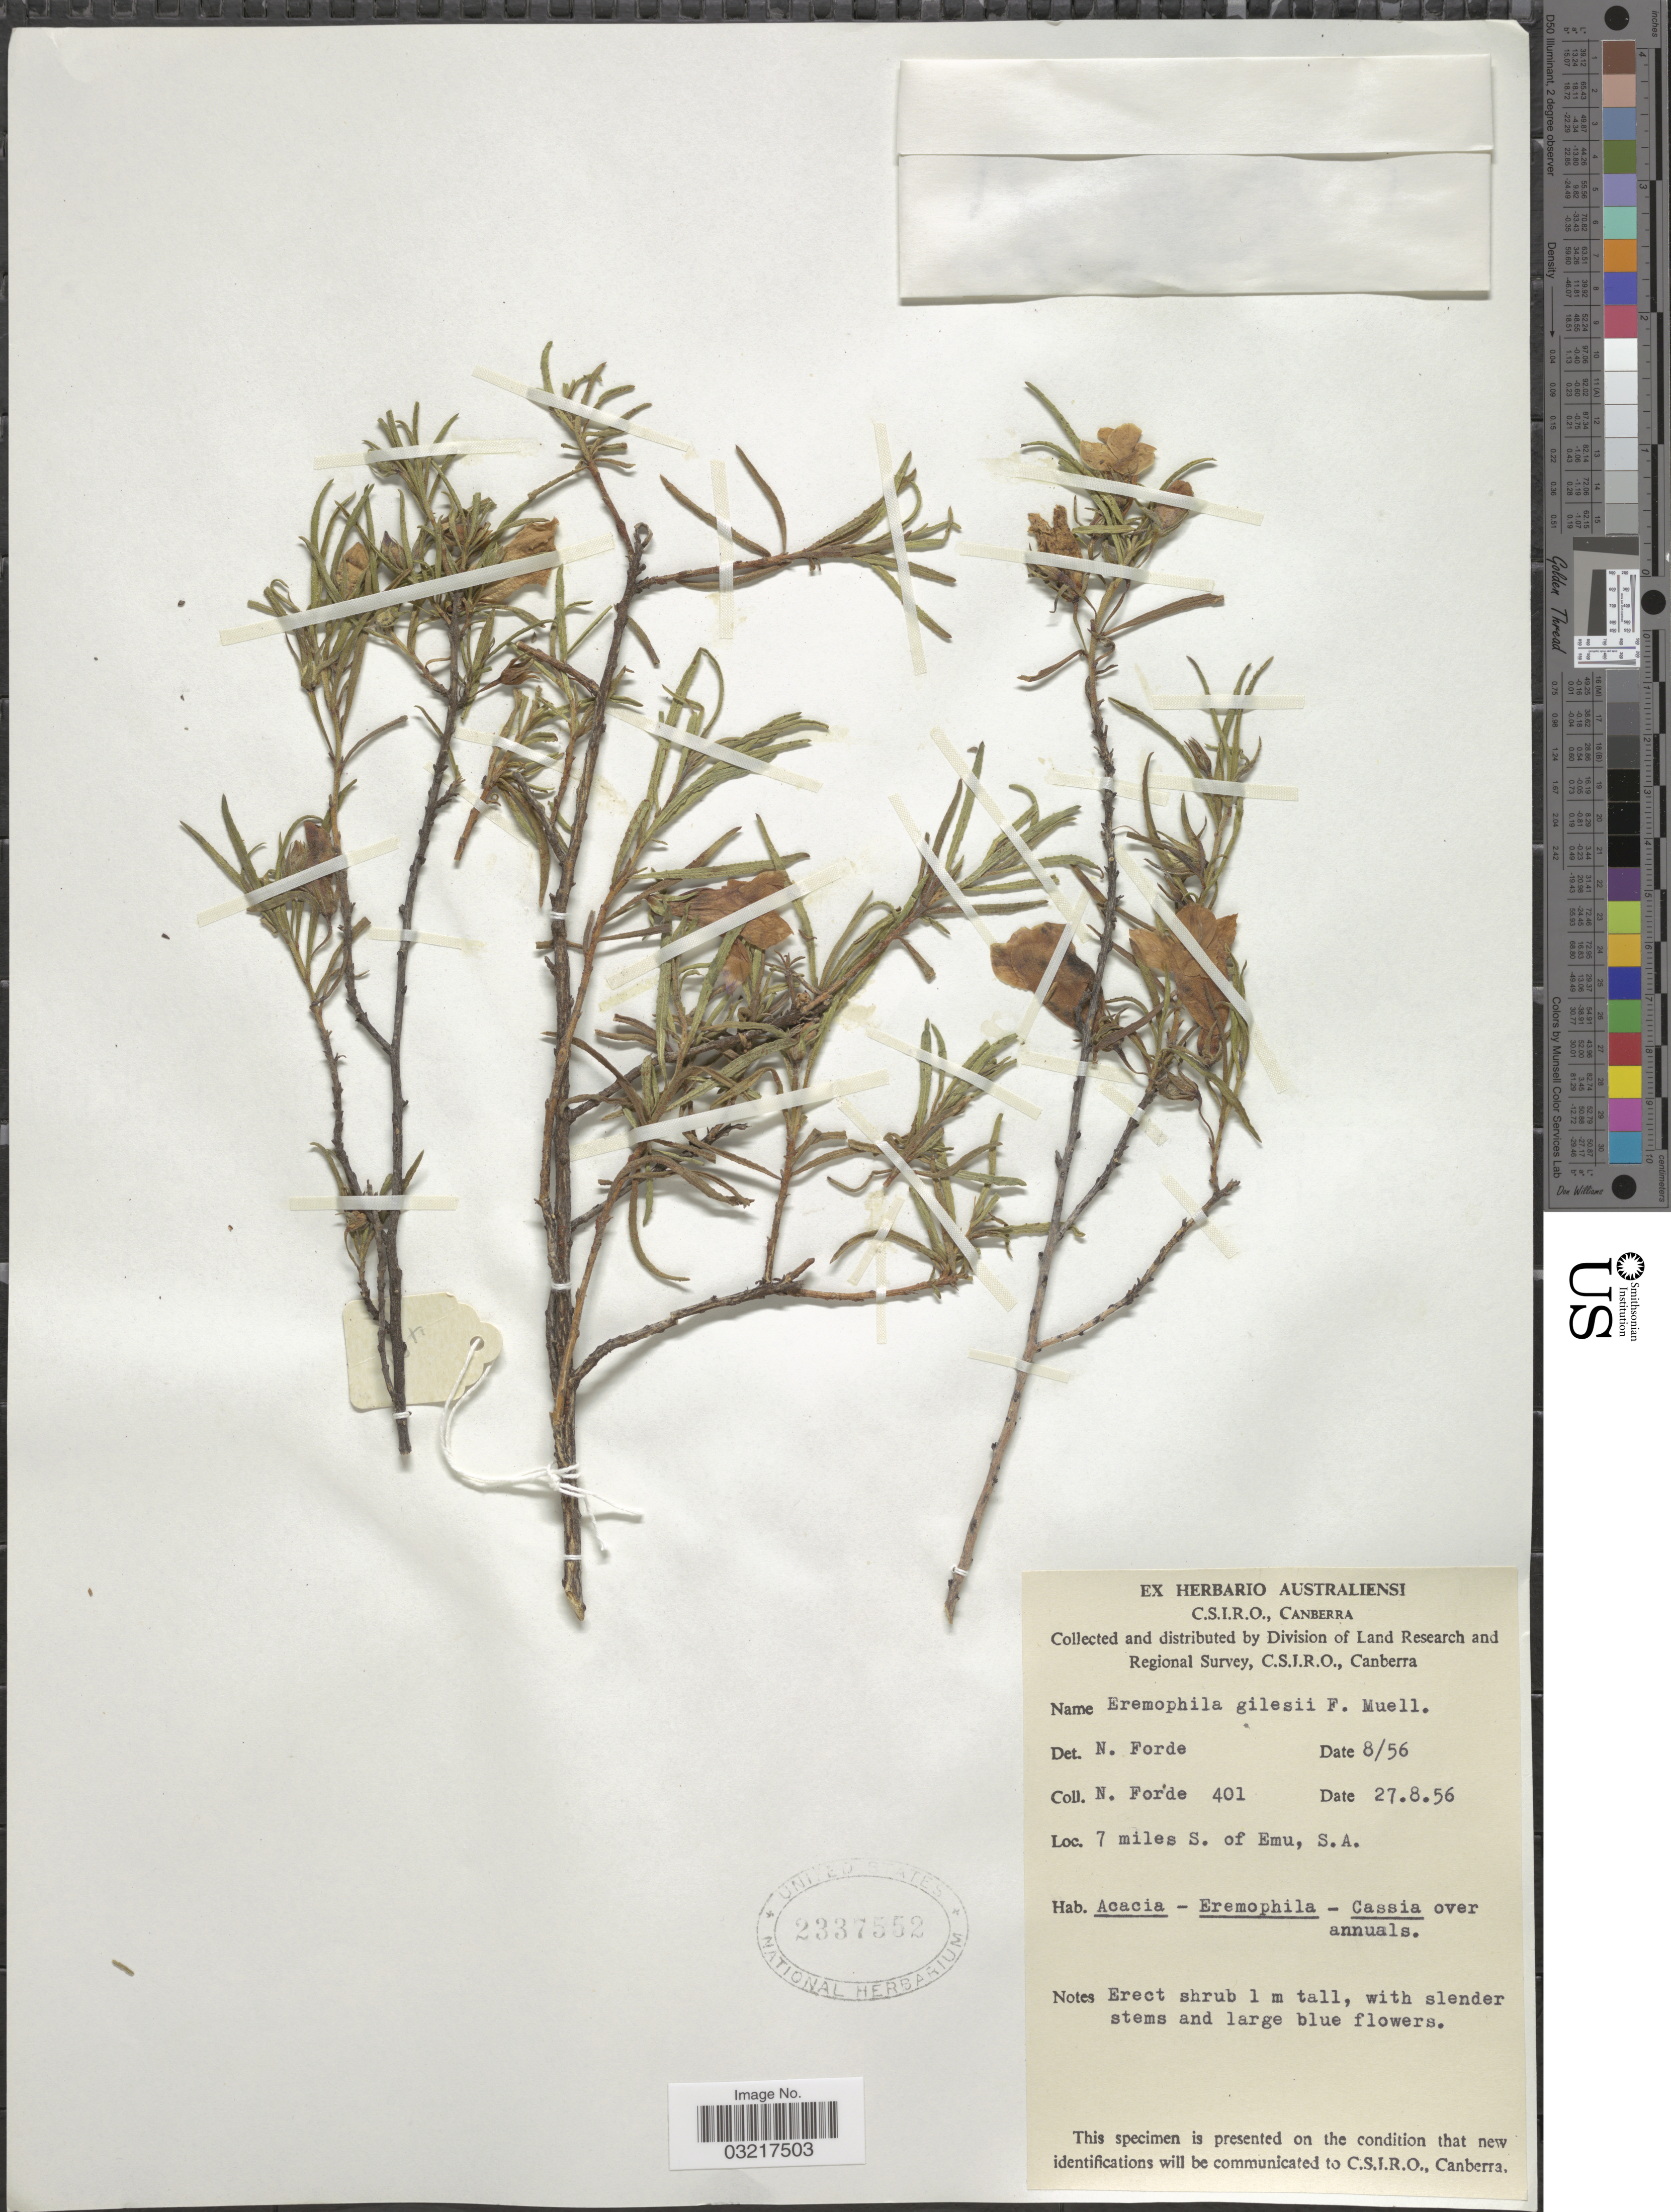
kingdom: Plantae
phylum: Tracheophyta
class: Magnoliopsida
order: Lamiales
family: Scrophulariaceae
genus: Eremophila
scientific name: Eremophila gilesii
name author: F. Muell.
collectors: N. Forde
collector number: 401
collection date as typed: Transcribed d/m/y: 27/8/56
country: Australia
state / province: South Australia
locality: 7 miles S. of Emu, S.A.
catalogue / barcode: US 2337552